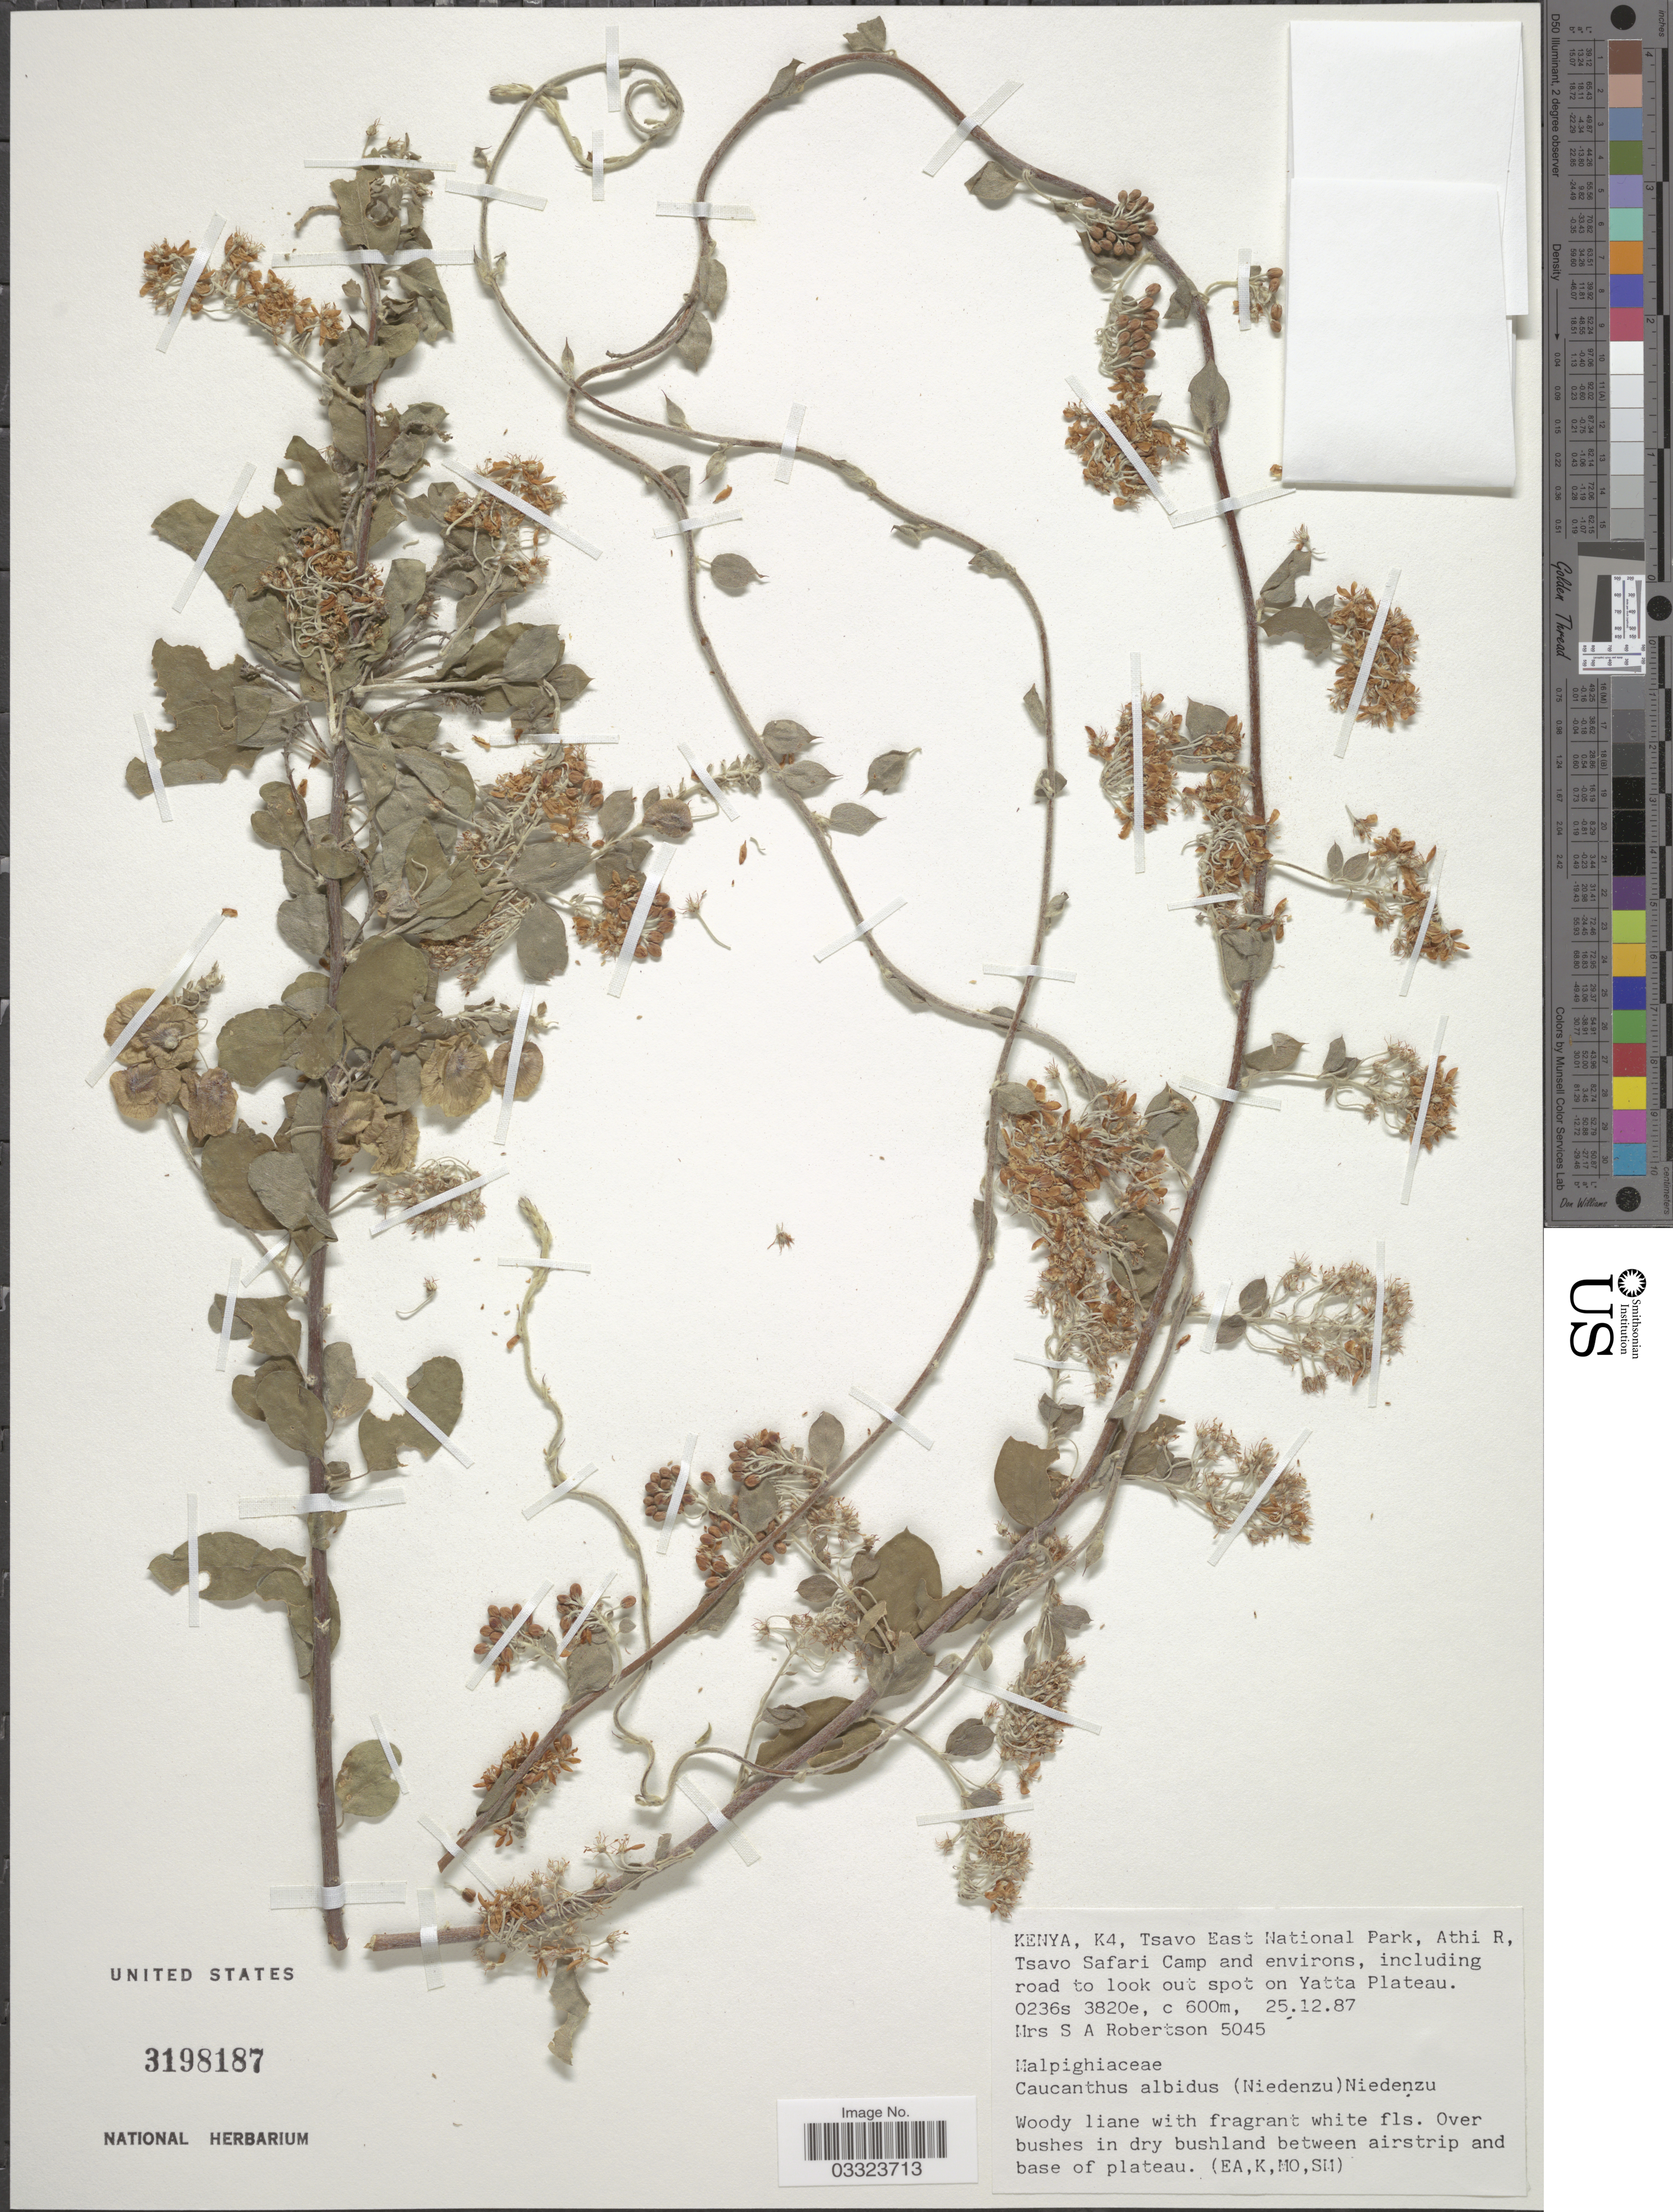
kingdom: Plantae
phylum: Tracheophyta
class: Magnoliopsida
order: Malpighiales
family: Malpighiaceae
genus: Diaspis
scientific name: Diaspis albida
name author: Nied.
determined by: Strong, Mark T., (BOT), Smithsonian Institution - National Museum of Natural History (UNITED STATES)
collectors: S. Robertson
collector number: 5045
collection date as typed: Transcribed d/m/y: 25/12/87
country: Kenya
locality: K4, Tsavo East National Park, Athi R, Tsavo Safari Camp and environs, including road to look out spot on Yatta Plateau.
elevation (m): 600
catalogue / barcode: US 3198187